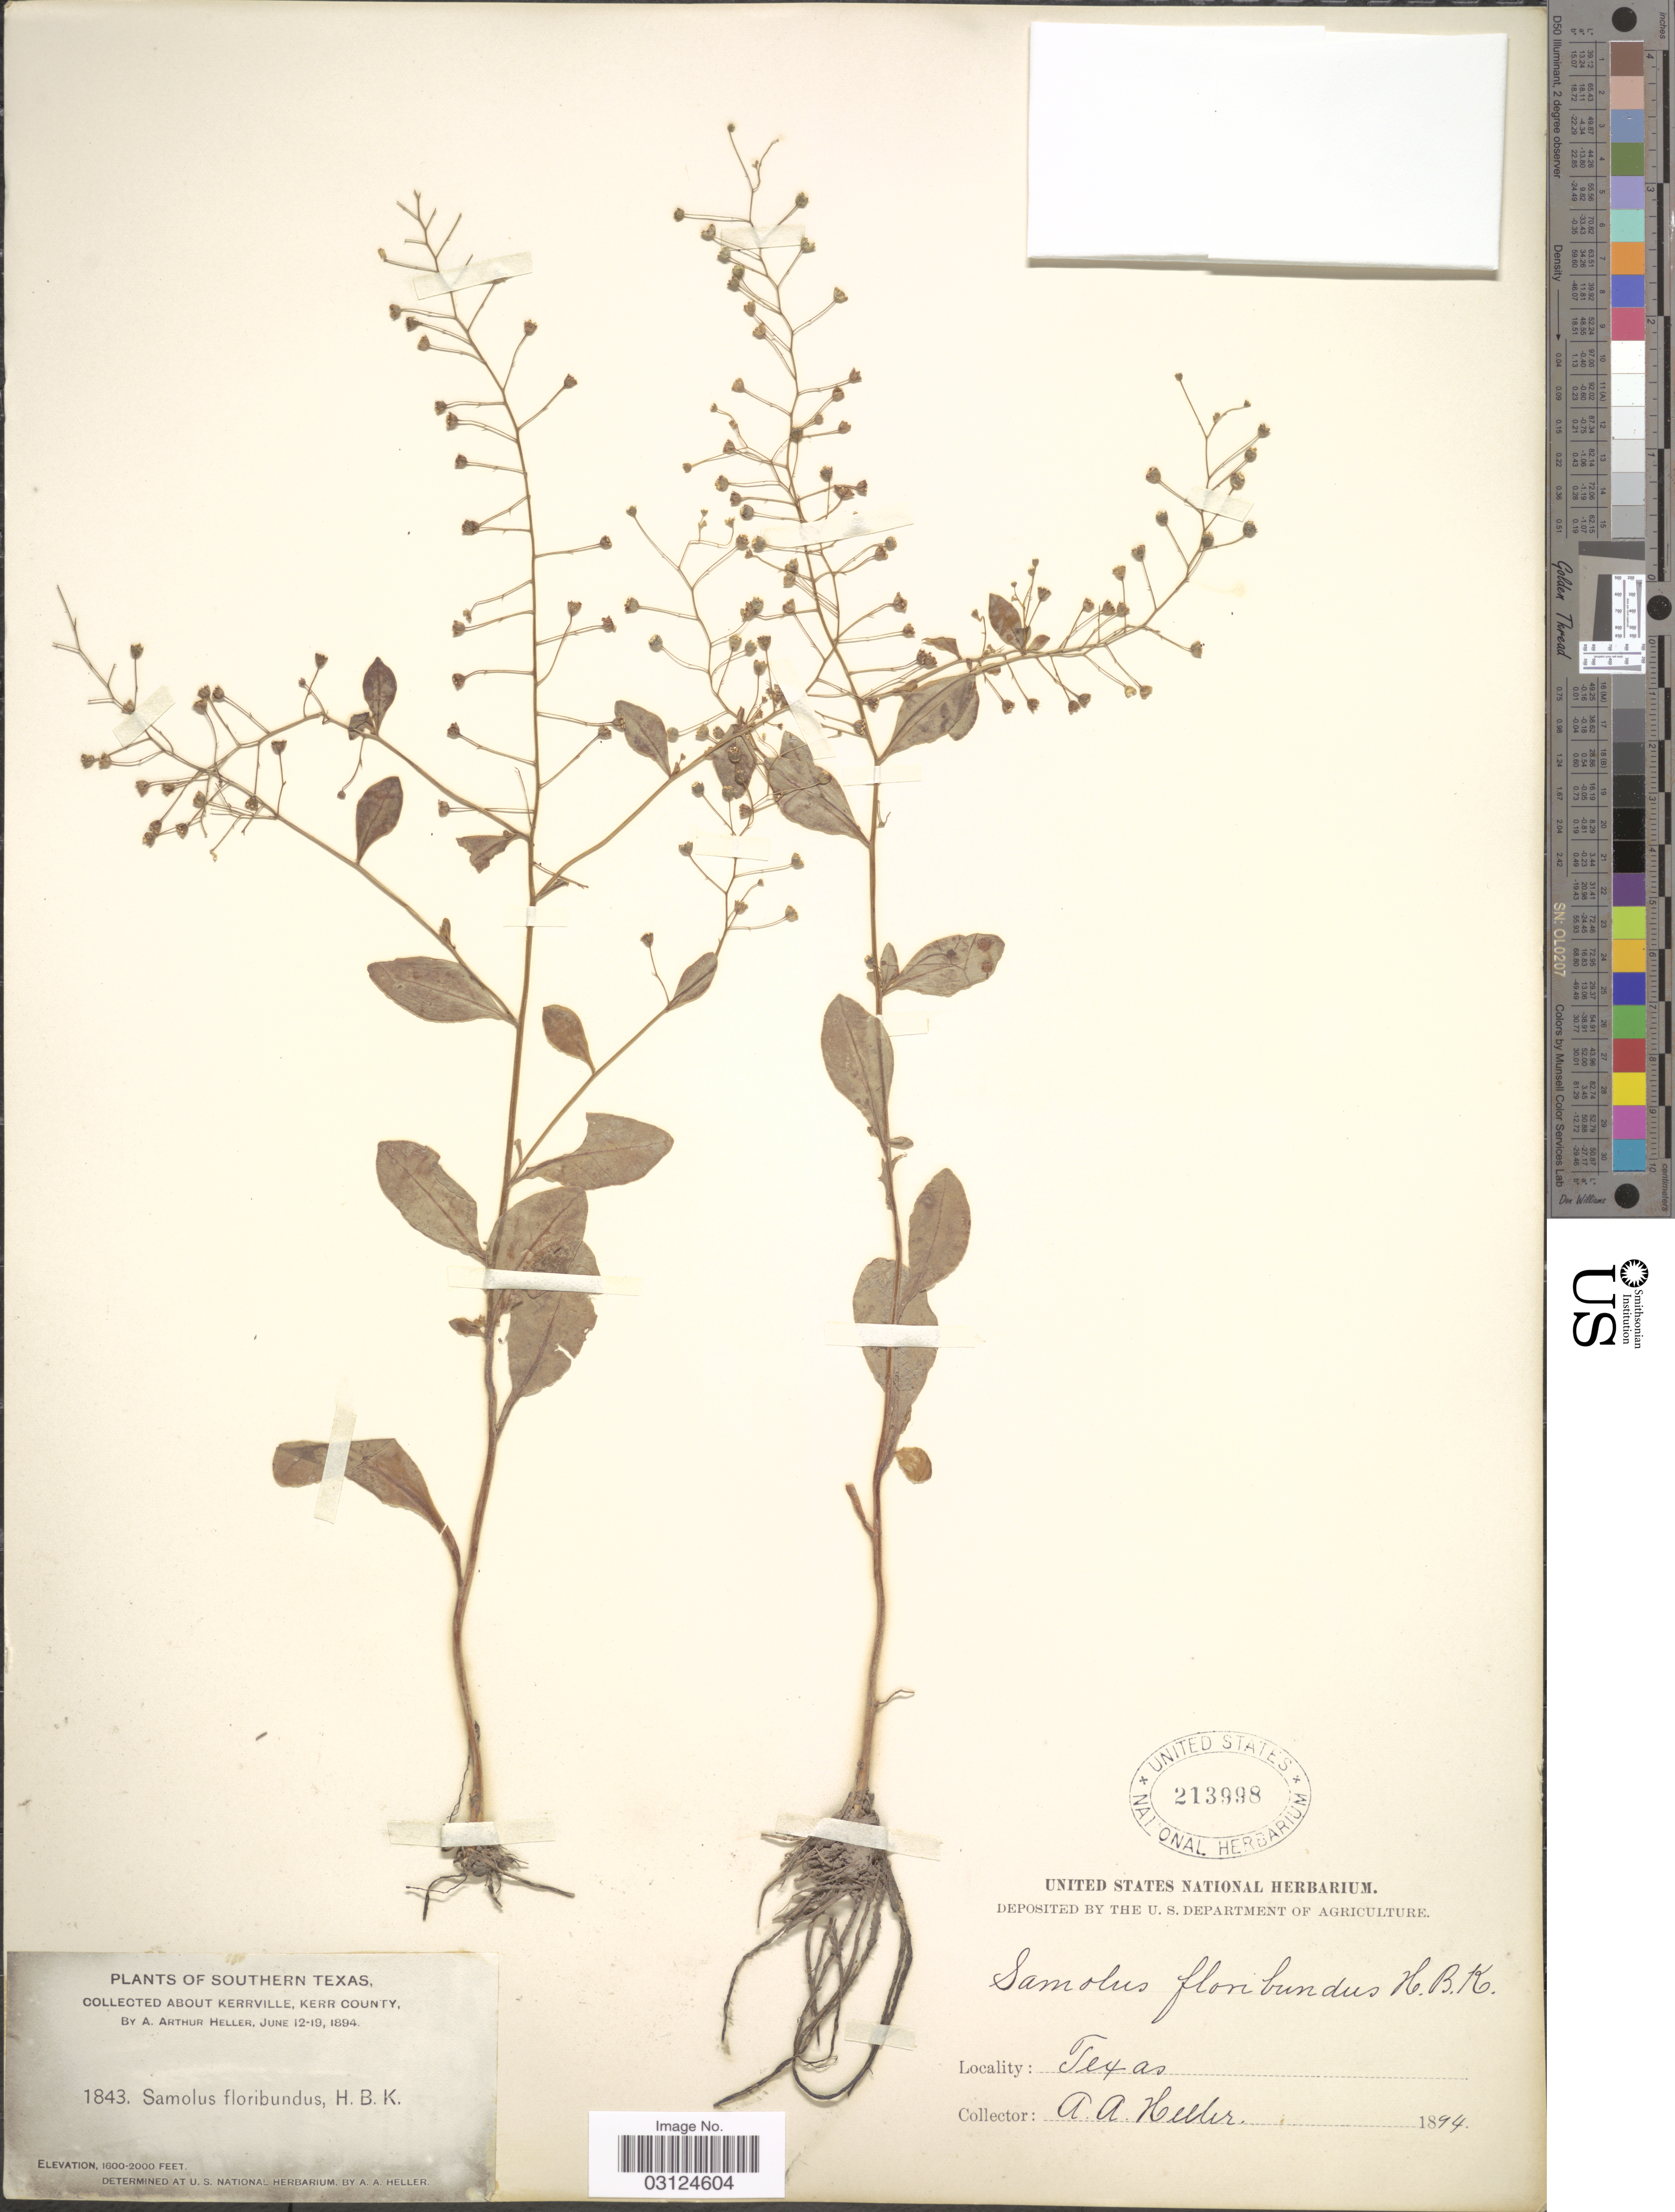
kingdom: Plantae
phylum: Tracheophyta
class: Magnoliopsida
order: Ericales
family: Primulaceae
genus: Samolus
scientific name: Samolus parviflorus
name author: Raf.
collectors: A. A. Heller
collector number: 1843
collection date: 1894-06-12/1894-06-19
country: United States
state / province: Texas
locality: Southern Texas. About Kerrville, Kerr County.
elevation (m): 488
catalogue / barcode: US 213998